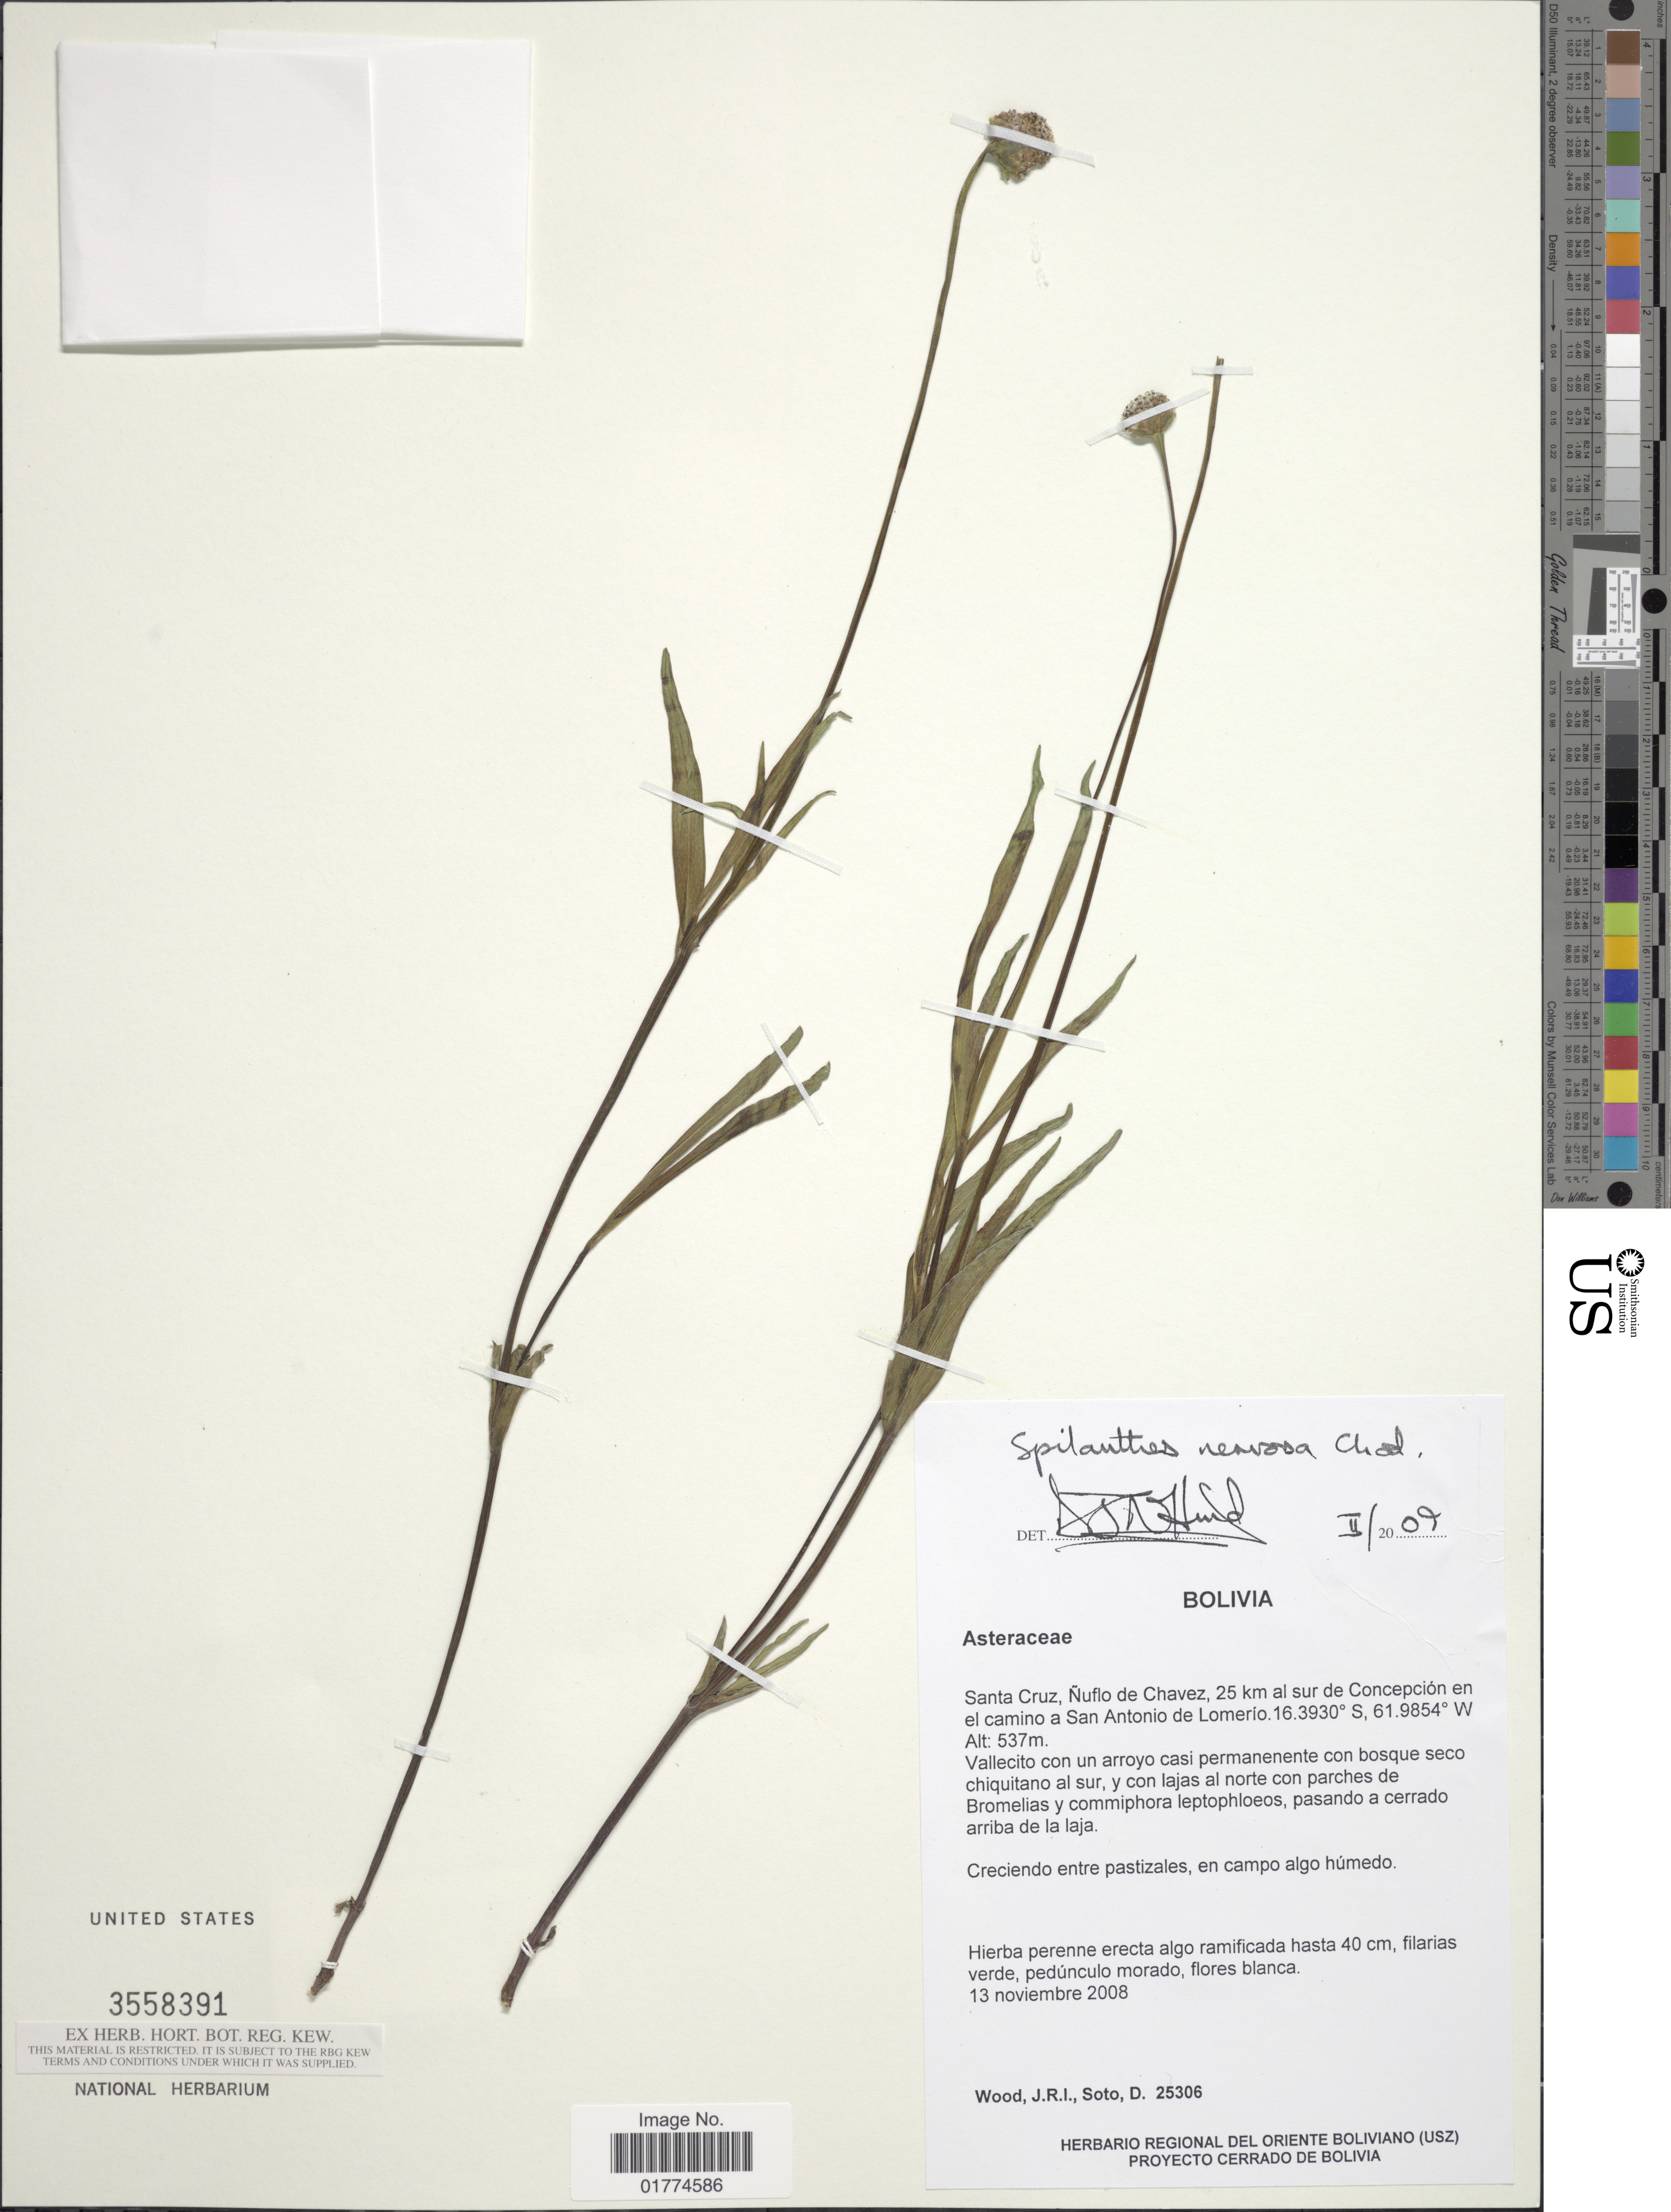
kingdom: Plantae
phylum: Tracheophyta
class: Magnoliopsida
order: Asterales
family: Asteraceae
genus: Spilanthes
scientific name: Spilanthes nervosa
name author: Chodat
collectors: J. R. I. Wood & D. Soto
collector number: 25306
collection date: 2008-11-13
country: Bolivia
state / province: Santa Cruz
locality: Nuflo de Chavez, 25 km al sur de Concepción en el camino a San Antonio de Lomerío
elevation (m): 537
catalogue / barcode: US 3558391